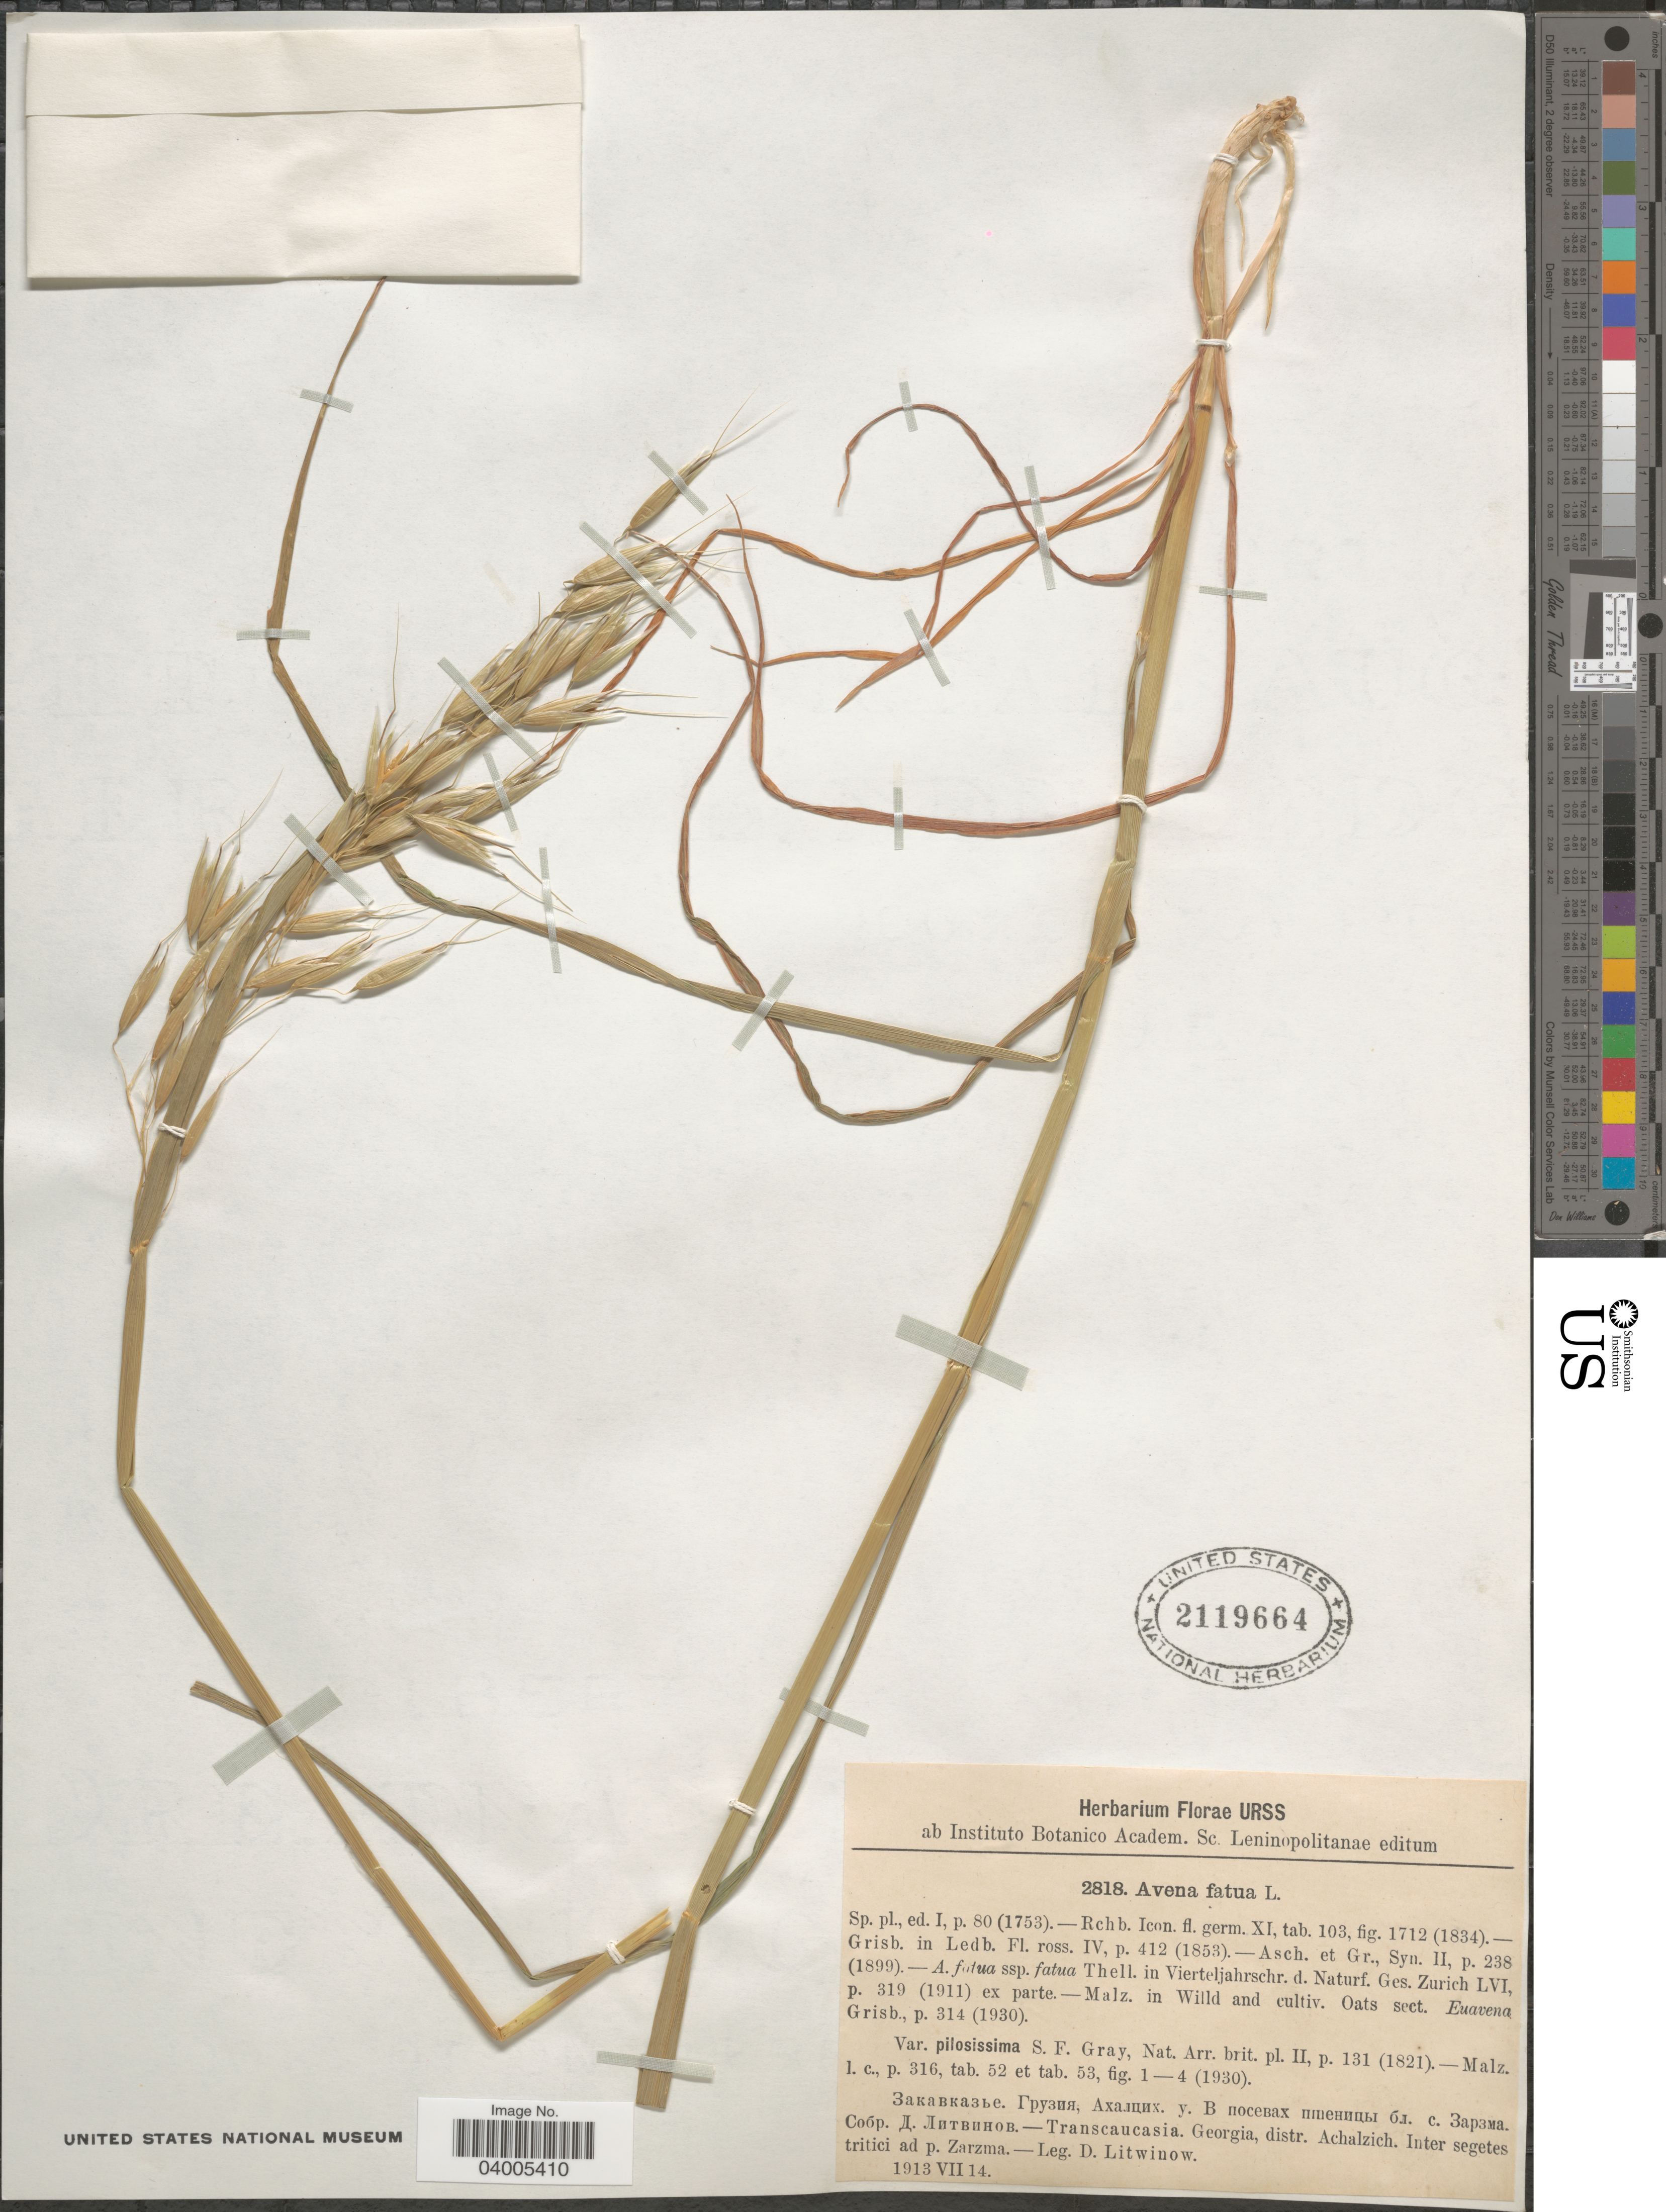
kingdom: Plantae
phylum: Tracheophyta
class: Liliopsida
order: Poales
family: Poaceae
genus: Avena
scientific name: Avena fatua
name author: L.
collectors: D. Litwinow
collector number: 2818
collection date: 1913-07-14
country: Georgia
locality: Transcaucasia. Georgia, distr. Achalzich. Inter segetes tritici ad p. Zarzma.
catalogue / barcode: US 2119664